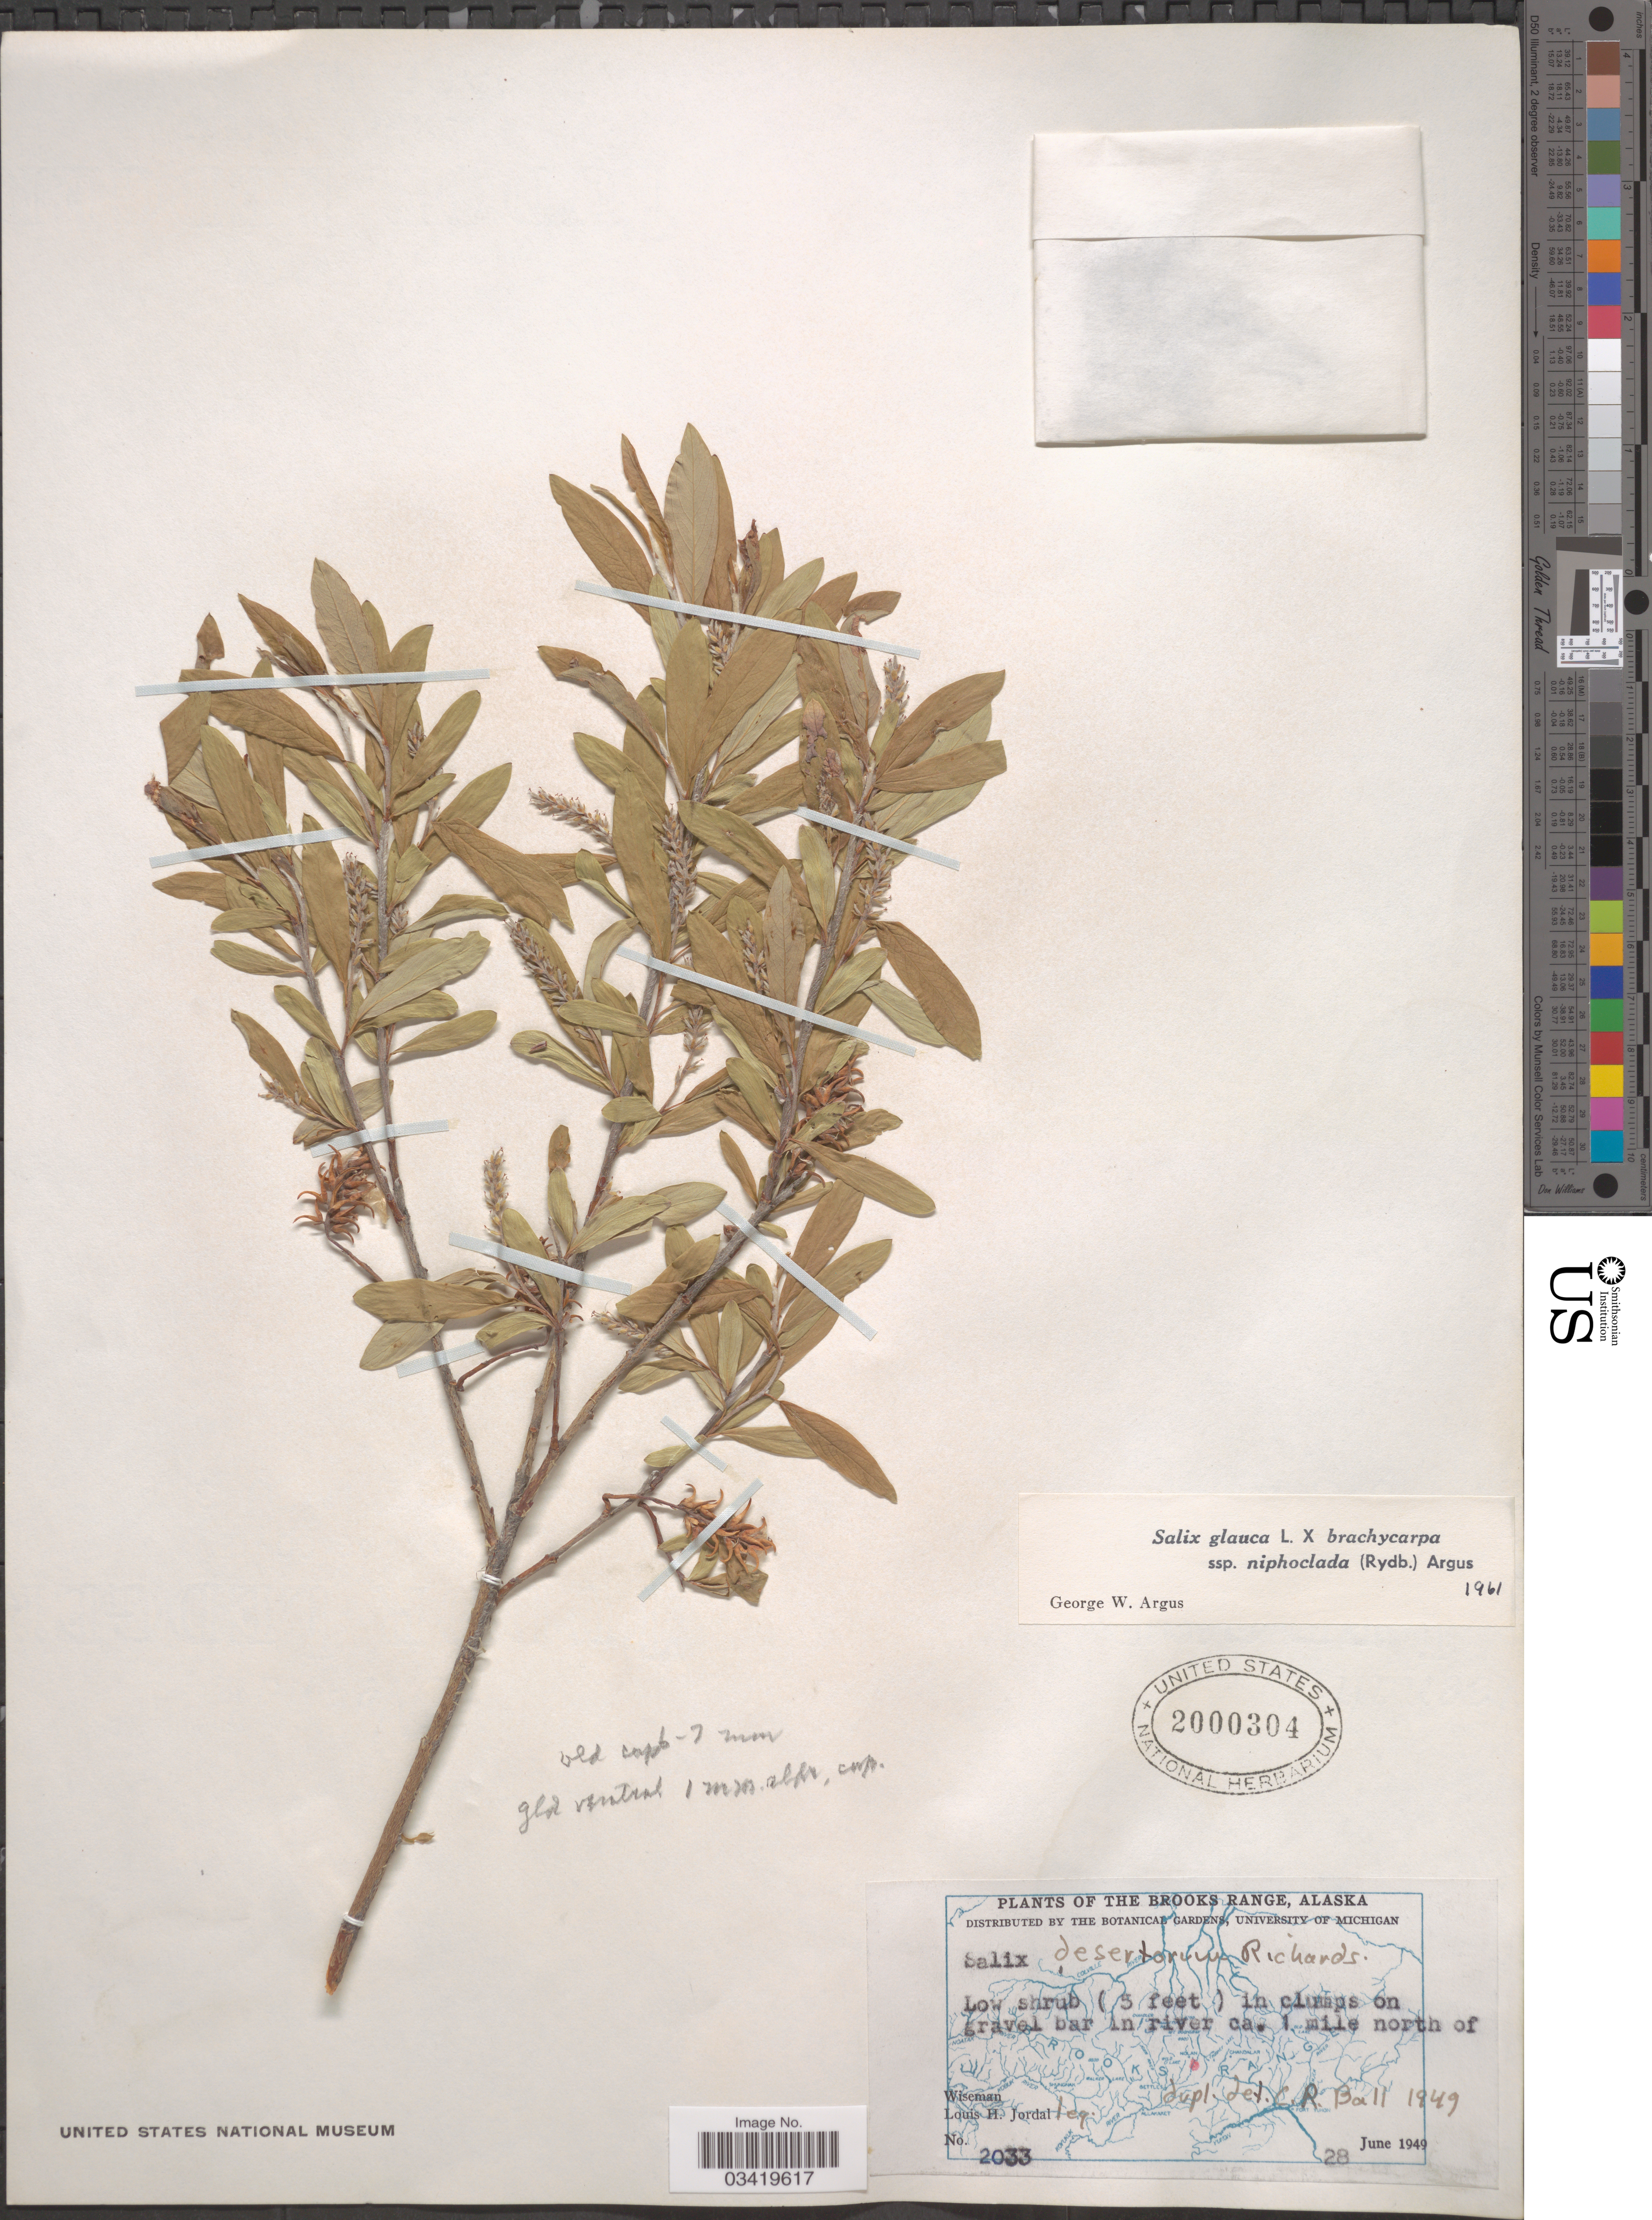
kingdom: Plantae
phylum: Tracheophyta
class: Magnoliopsida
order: Malpighiales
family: Salicaceae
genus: Salix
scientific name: Salix brachycarpa subsp. niphoclada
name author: (Rydb.) Argus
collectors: L. Jordal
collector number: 2033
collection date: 1949-06-28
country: United States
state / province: Alaska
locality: The Brooks Range. In river ca. 1 mile north of Wiseman.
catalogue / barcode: US 2000304